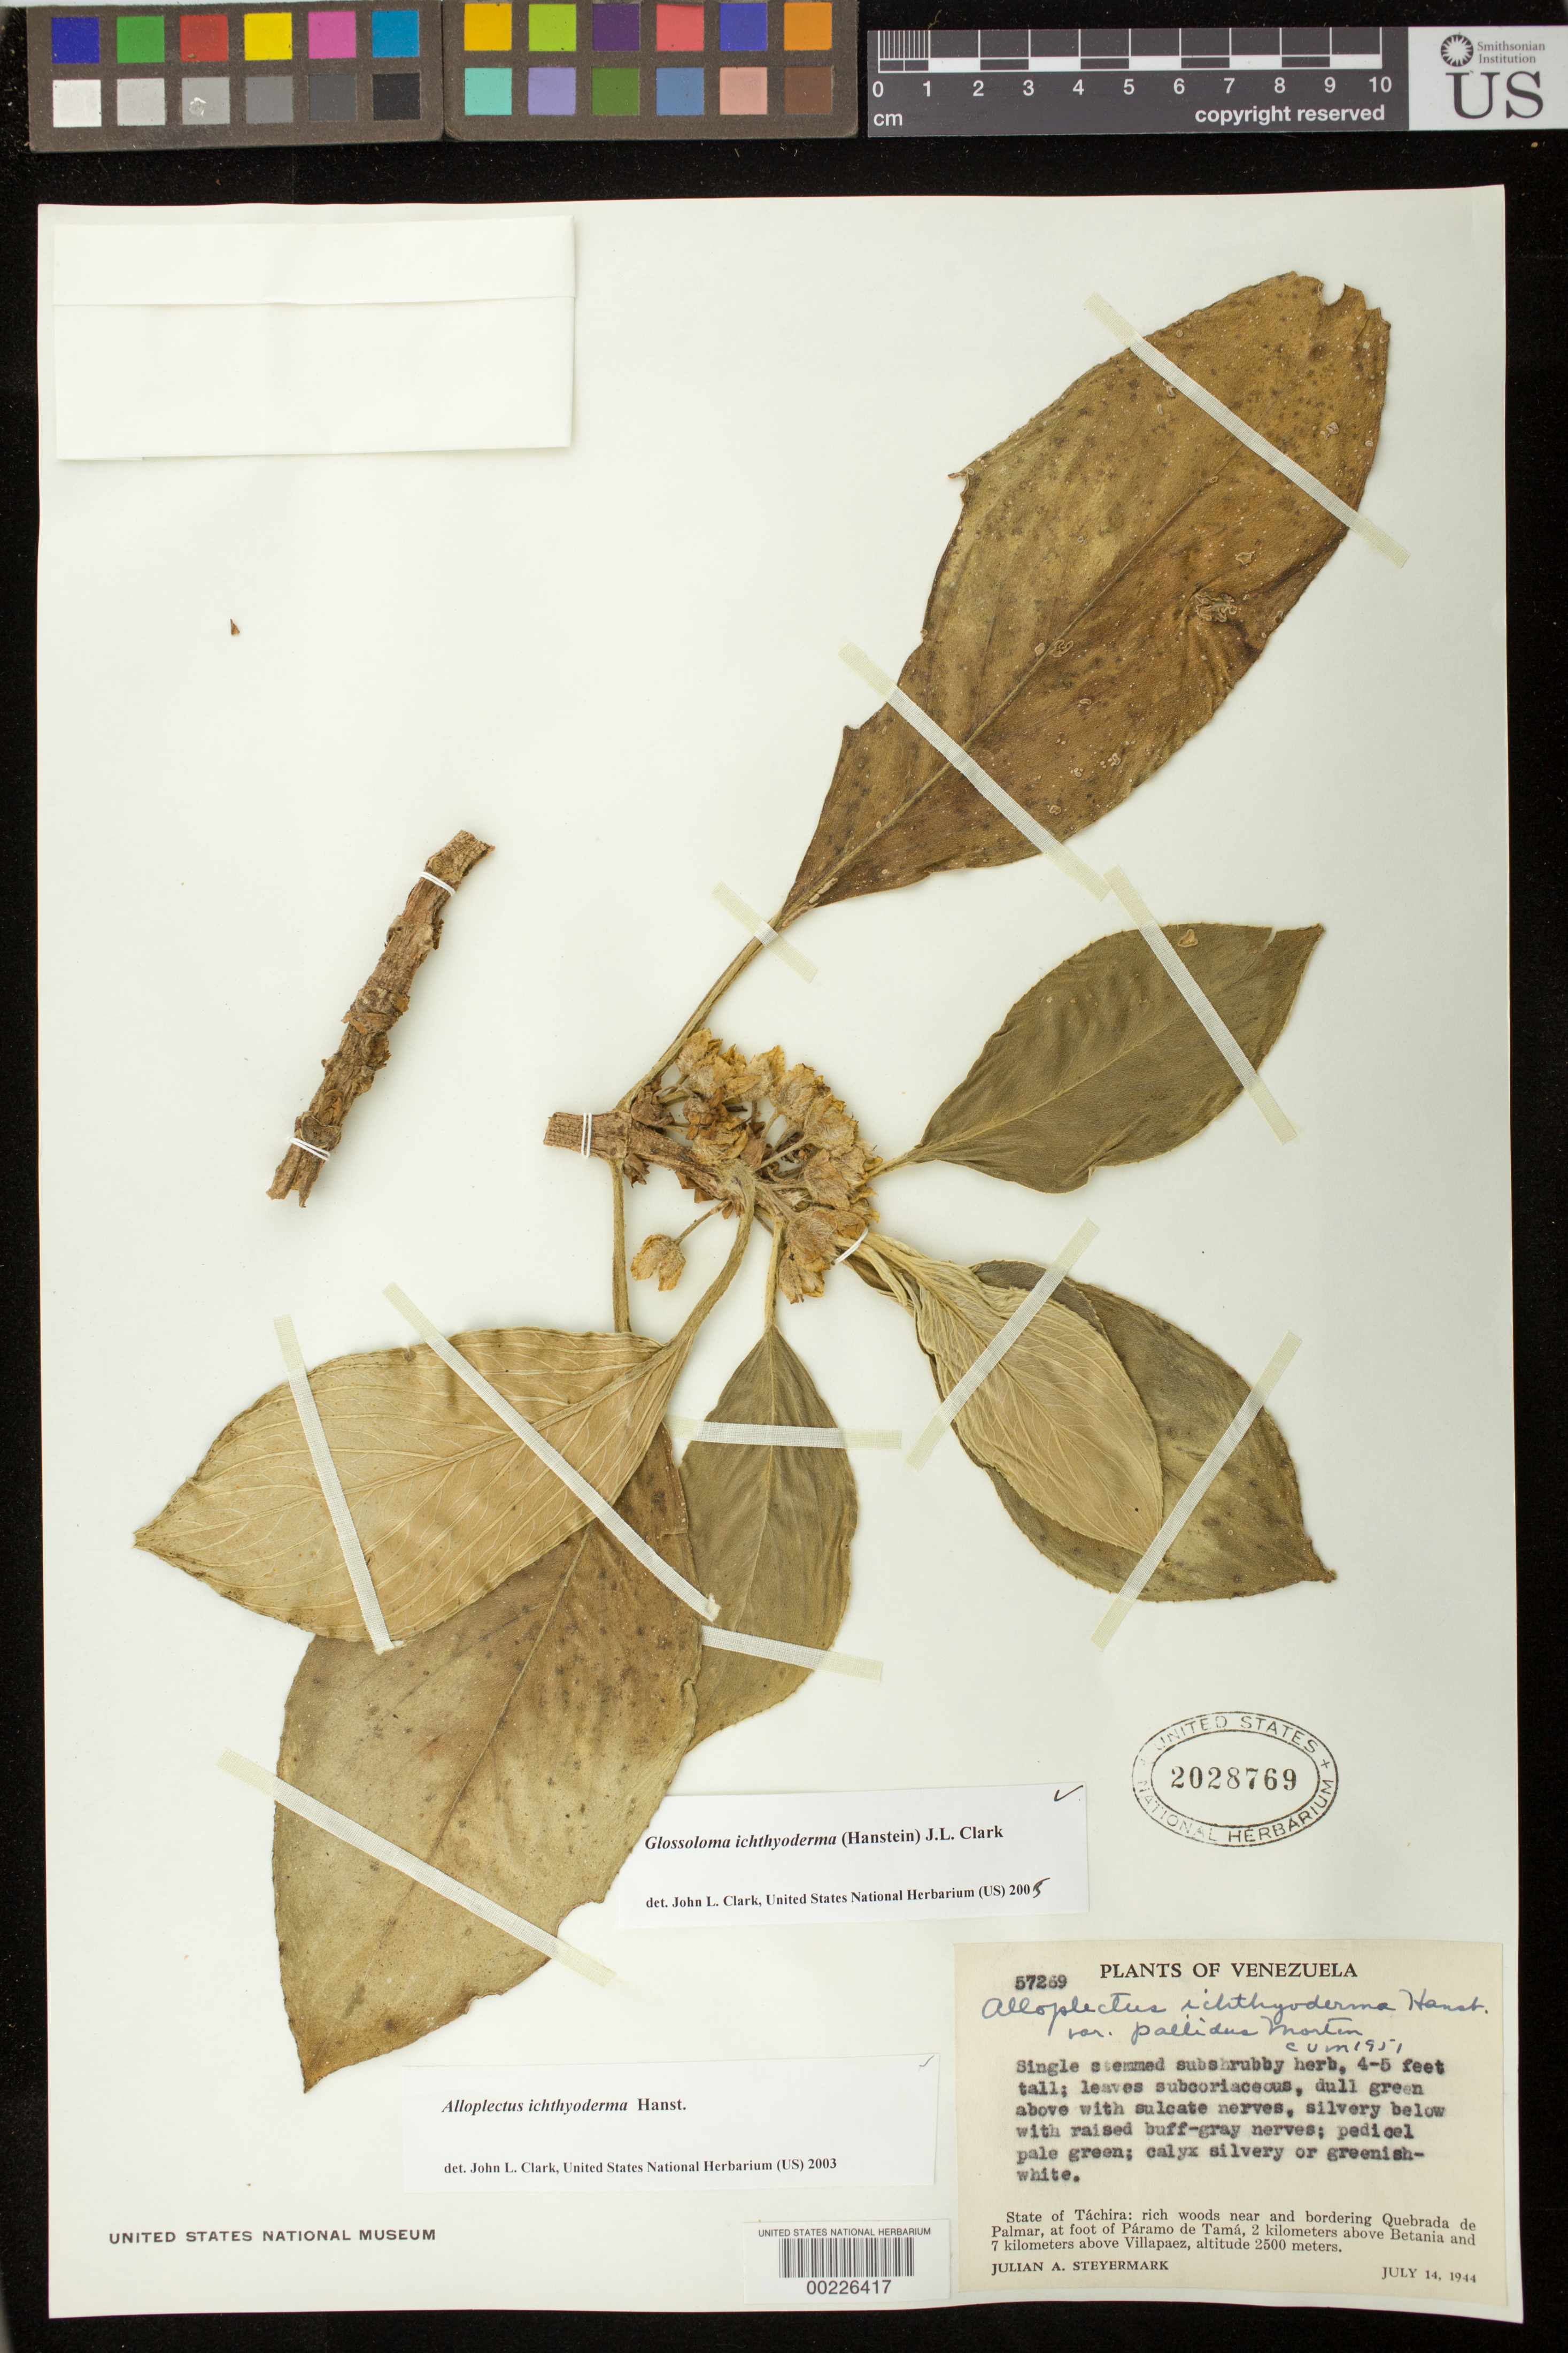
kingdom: Plantae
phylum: Tracheophyta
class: Magnoliopsida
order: Lamiales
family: Gesneriaceae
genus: Glossoloma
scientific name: Glossoloma ichthyoderma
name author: (Hanst.) J.L. Clark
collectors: J. Steyermark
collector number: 57269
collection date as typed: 14 Jul 1944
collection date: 1944-07-14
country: Venezuela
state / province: Táchira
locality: Near and bordering Quebrada de Palmar, at foot of Paramo de Tama, 2 km above Betania and 7 km above Villapaez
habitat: Rich woods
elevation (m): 2500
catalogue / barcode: US 2028769